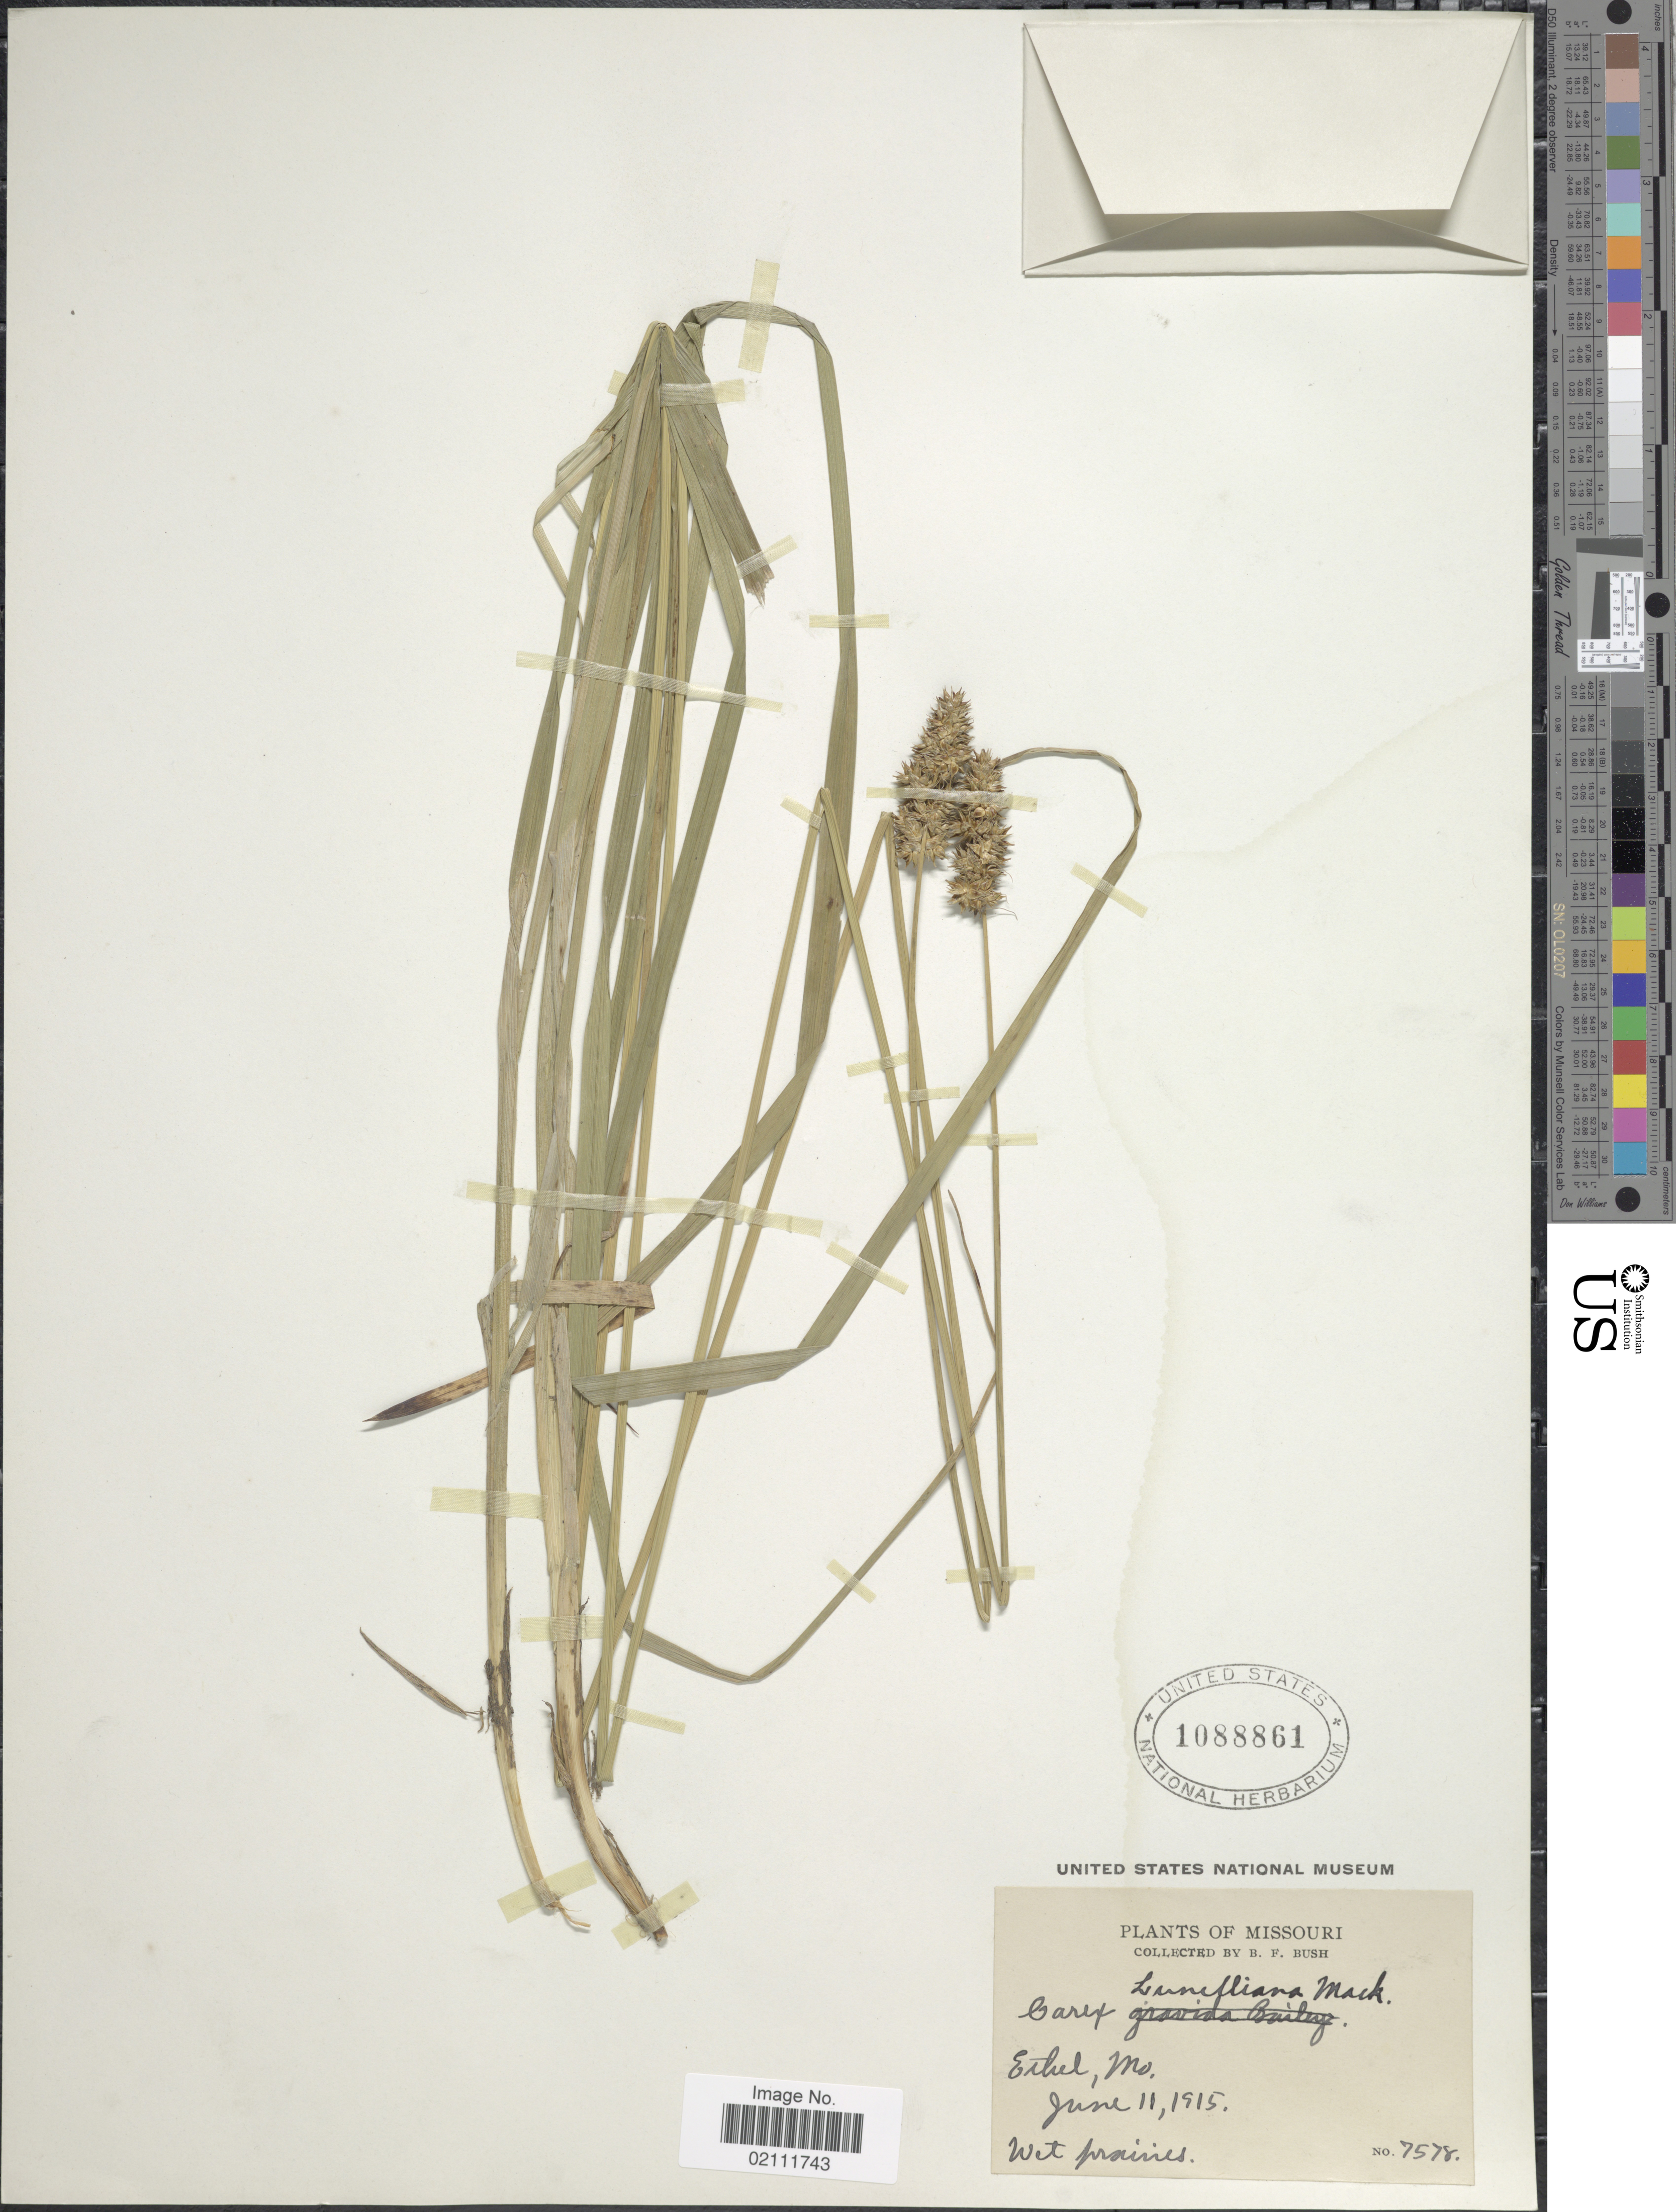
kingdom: Plantae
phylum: Tracheophyta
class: Liliopsida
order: Poales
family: Cyperaceae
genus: Carex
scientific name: Carex gravida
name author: L.H. Bailey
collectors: B. F. Bush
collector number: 7578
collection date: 1915-06-11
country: United States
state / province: Missouri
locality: Ethel, wet prairies.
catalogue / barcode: US 1088861